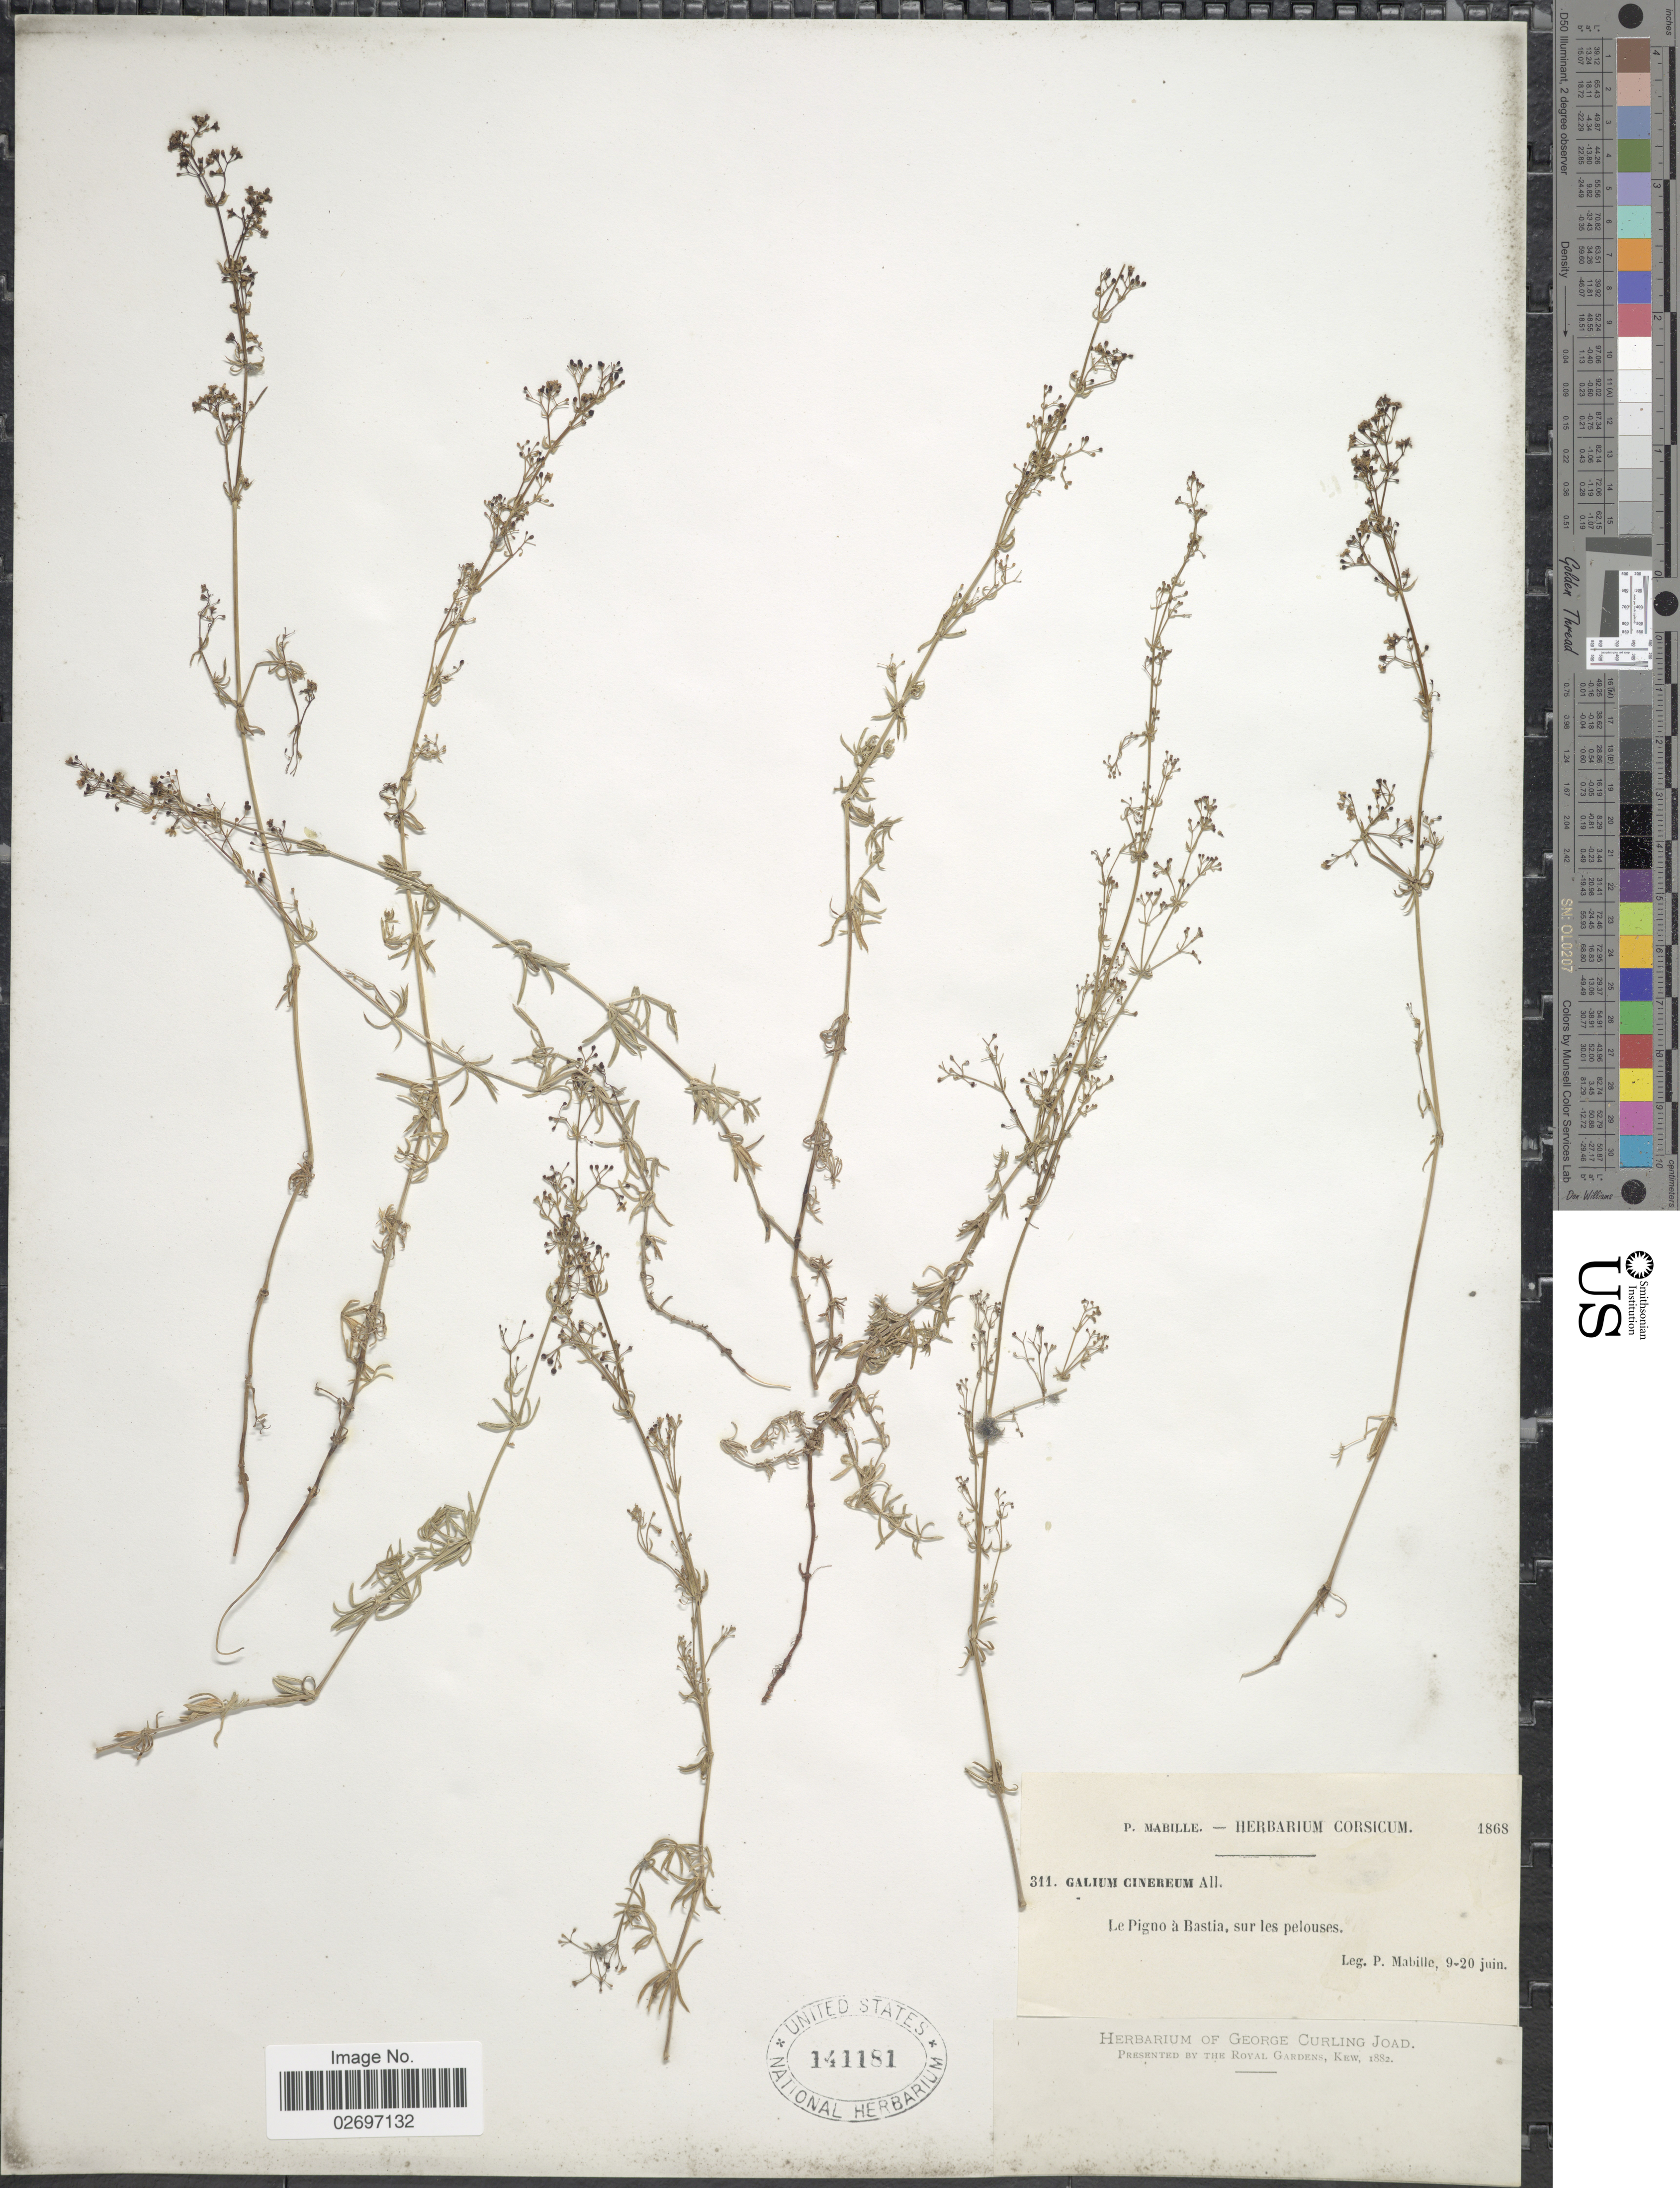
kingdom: Plantae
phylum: Tracheophyta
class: Magnoliopsida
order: Gentianales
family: Rubiaceae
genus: Galium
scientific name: Galium cinereum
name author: All.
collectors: P. Mabille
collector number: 311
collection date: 1868-06-09/1868-06-20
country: Italy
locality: Le Pigno a Bastia, sur les pelouses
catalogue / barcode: US 141181